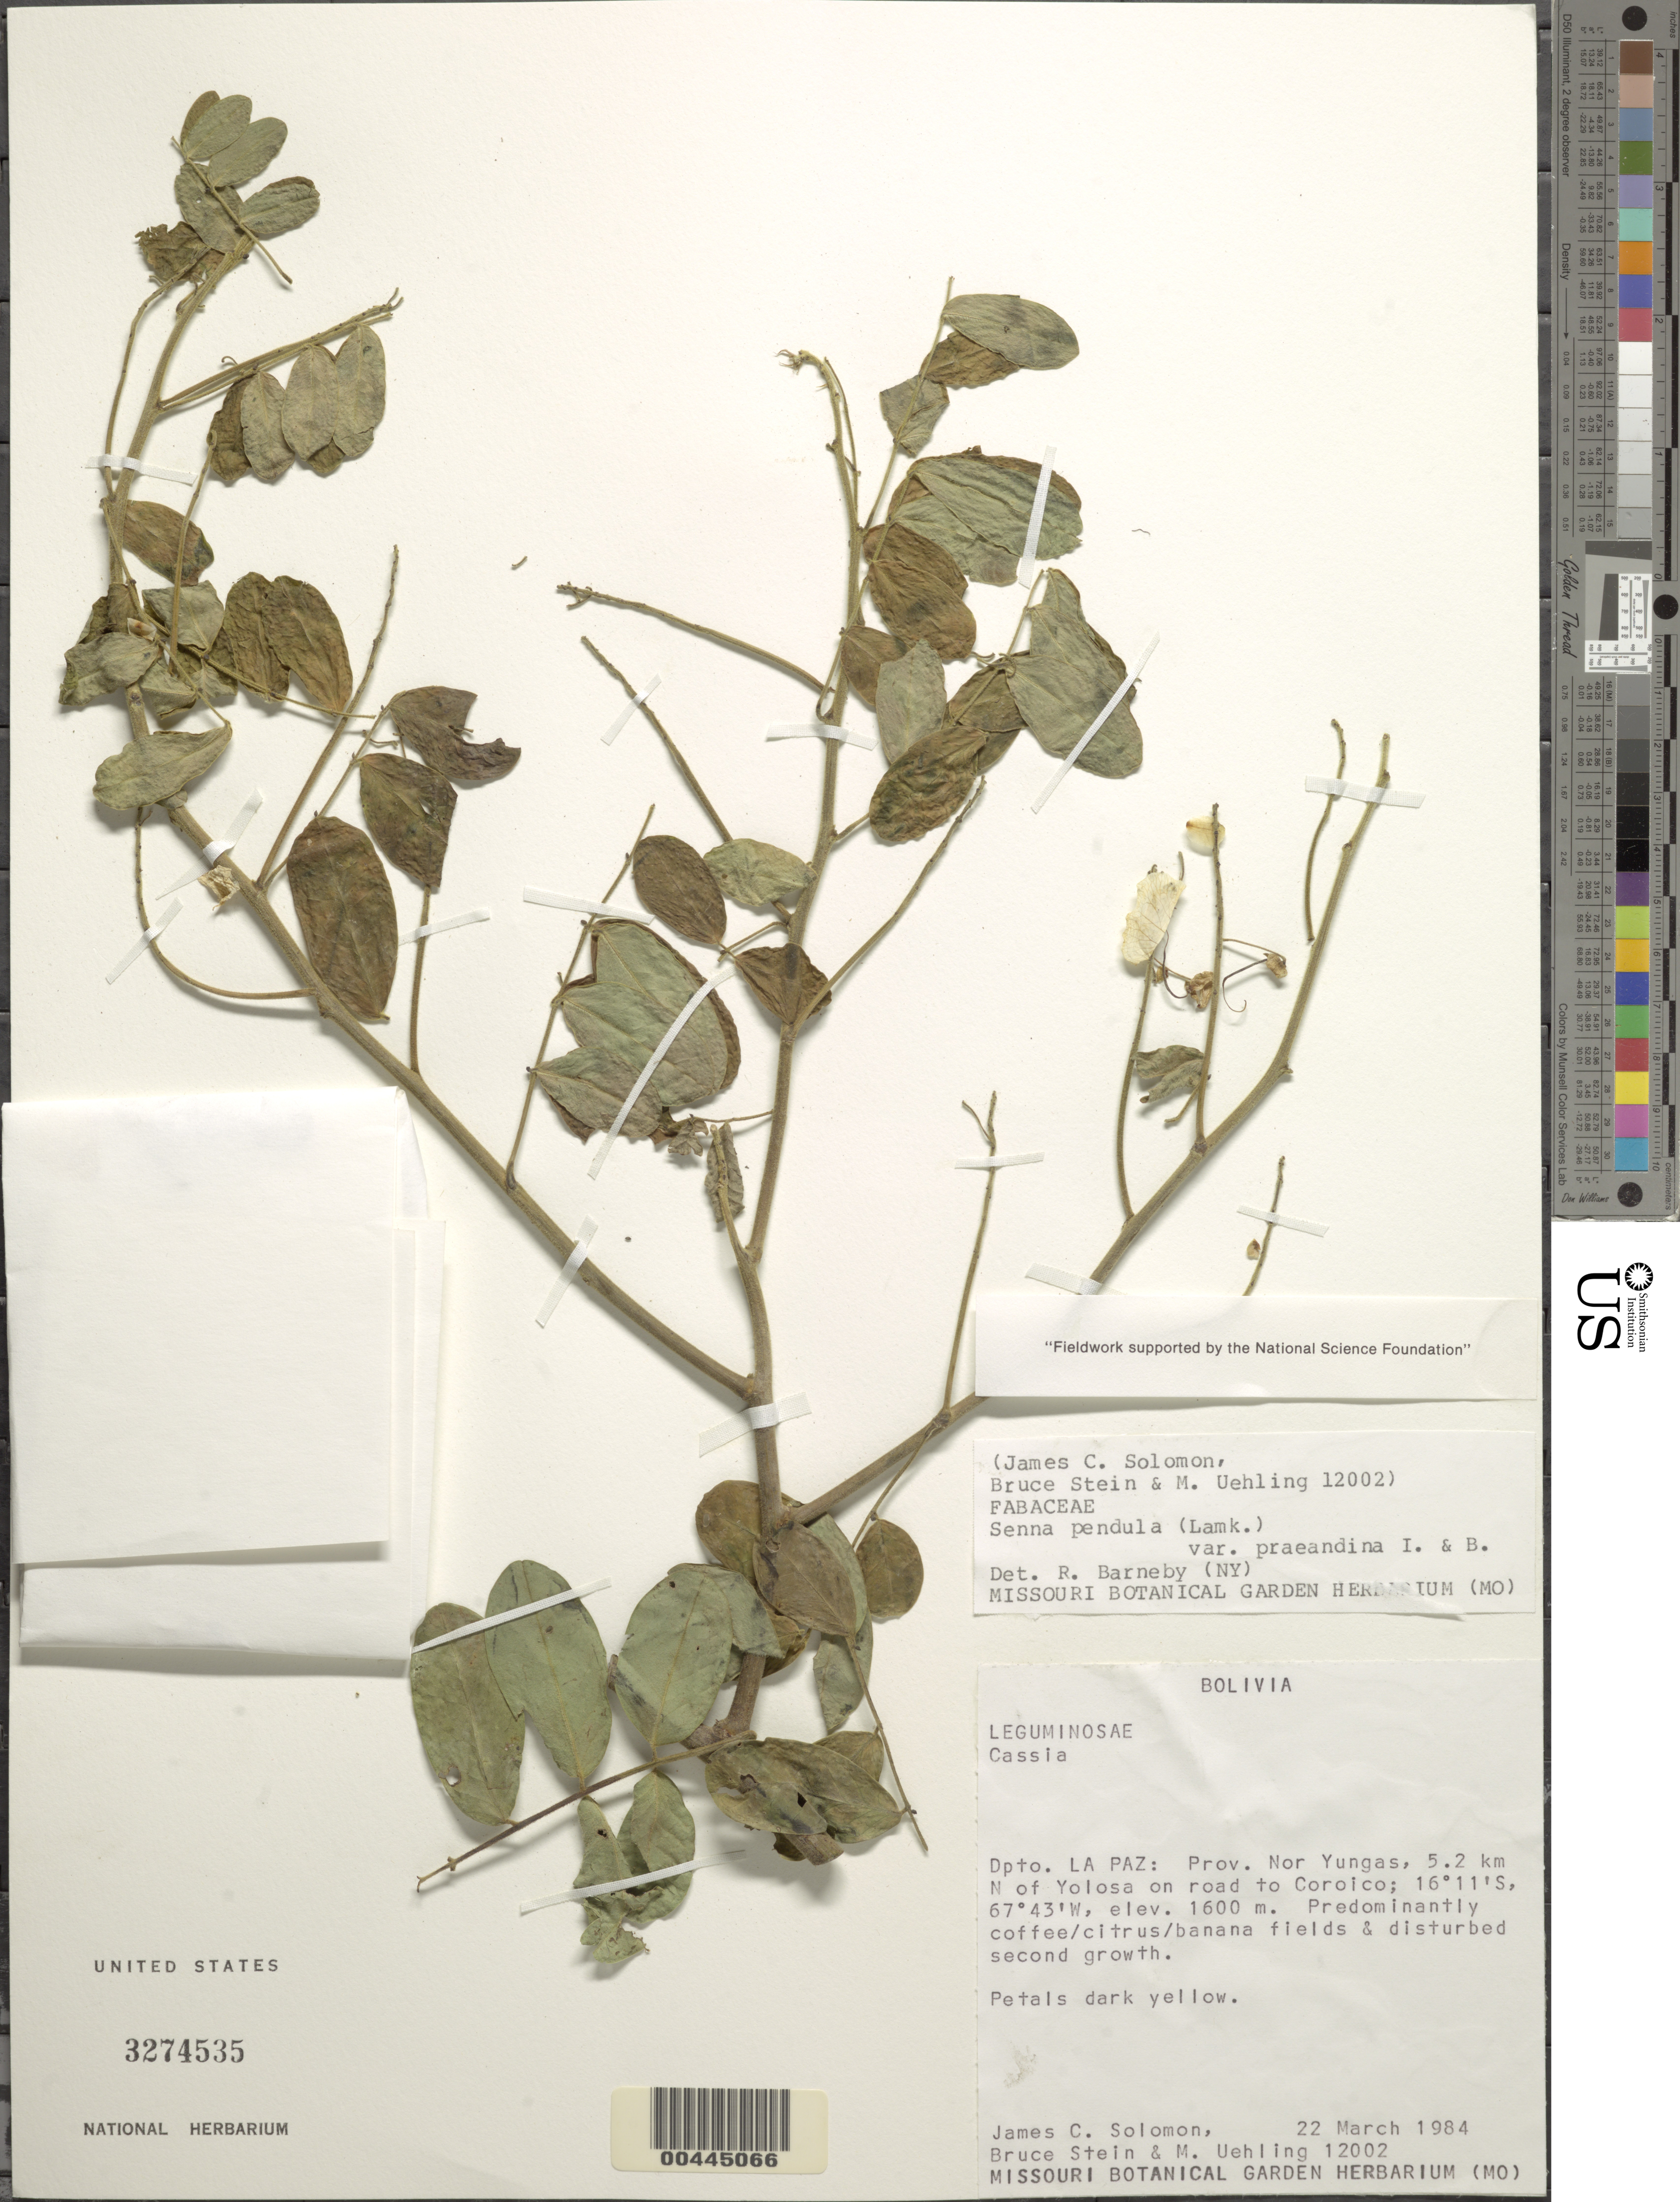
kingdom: Plantae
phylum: Tracheophyta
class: Magnoliopsida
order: Fabales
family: Fabaceae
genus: Senna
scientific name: Senna pendula var. praeandina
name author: H.S. Irwin & Barneby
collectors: J. C. Solomon, B. A. Stein & M. Uehling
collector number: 12002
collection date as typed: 22 Mar 1984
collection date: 1984-03-22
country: Bolivia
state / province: La Paz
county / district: Nor Yungas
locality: N of Yolosa, road to Coroico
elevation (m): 1600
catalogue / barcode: US 3274535